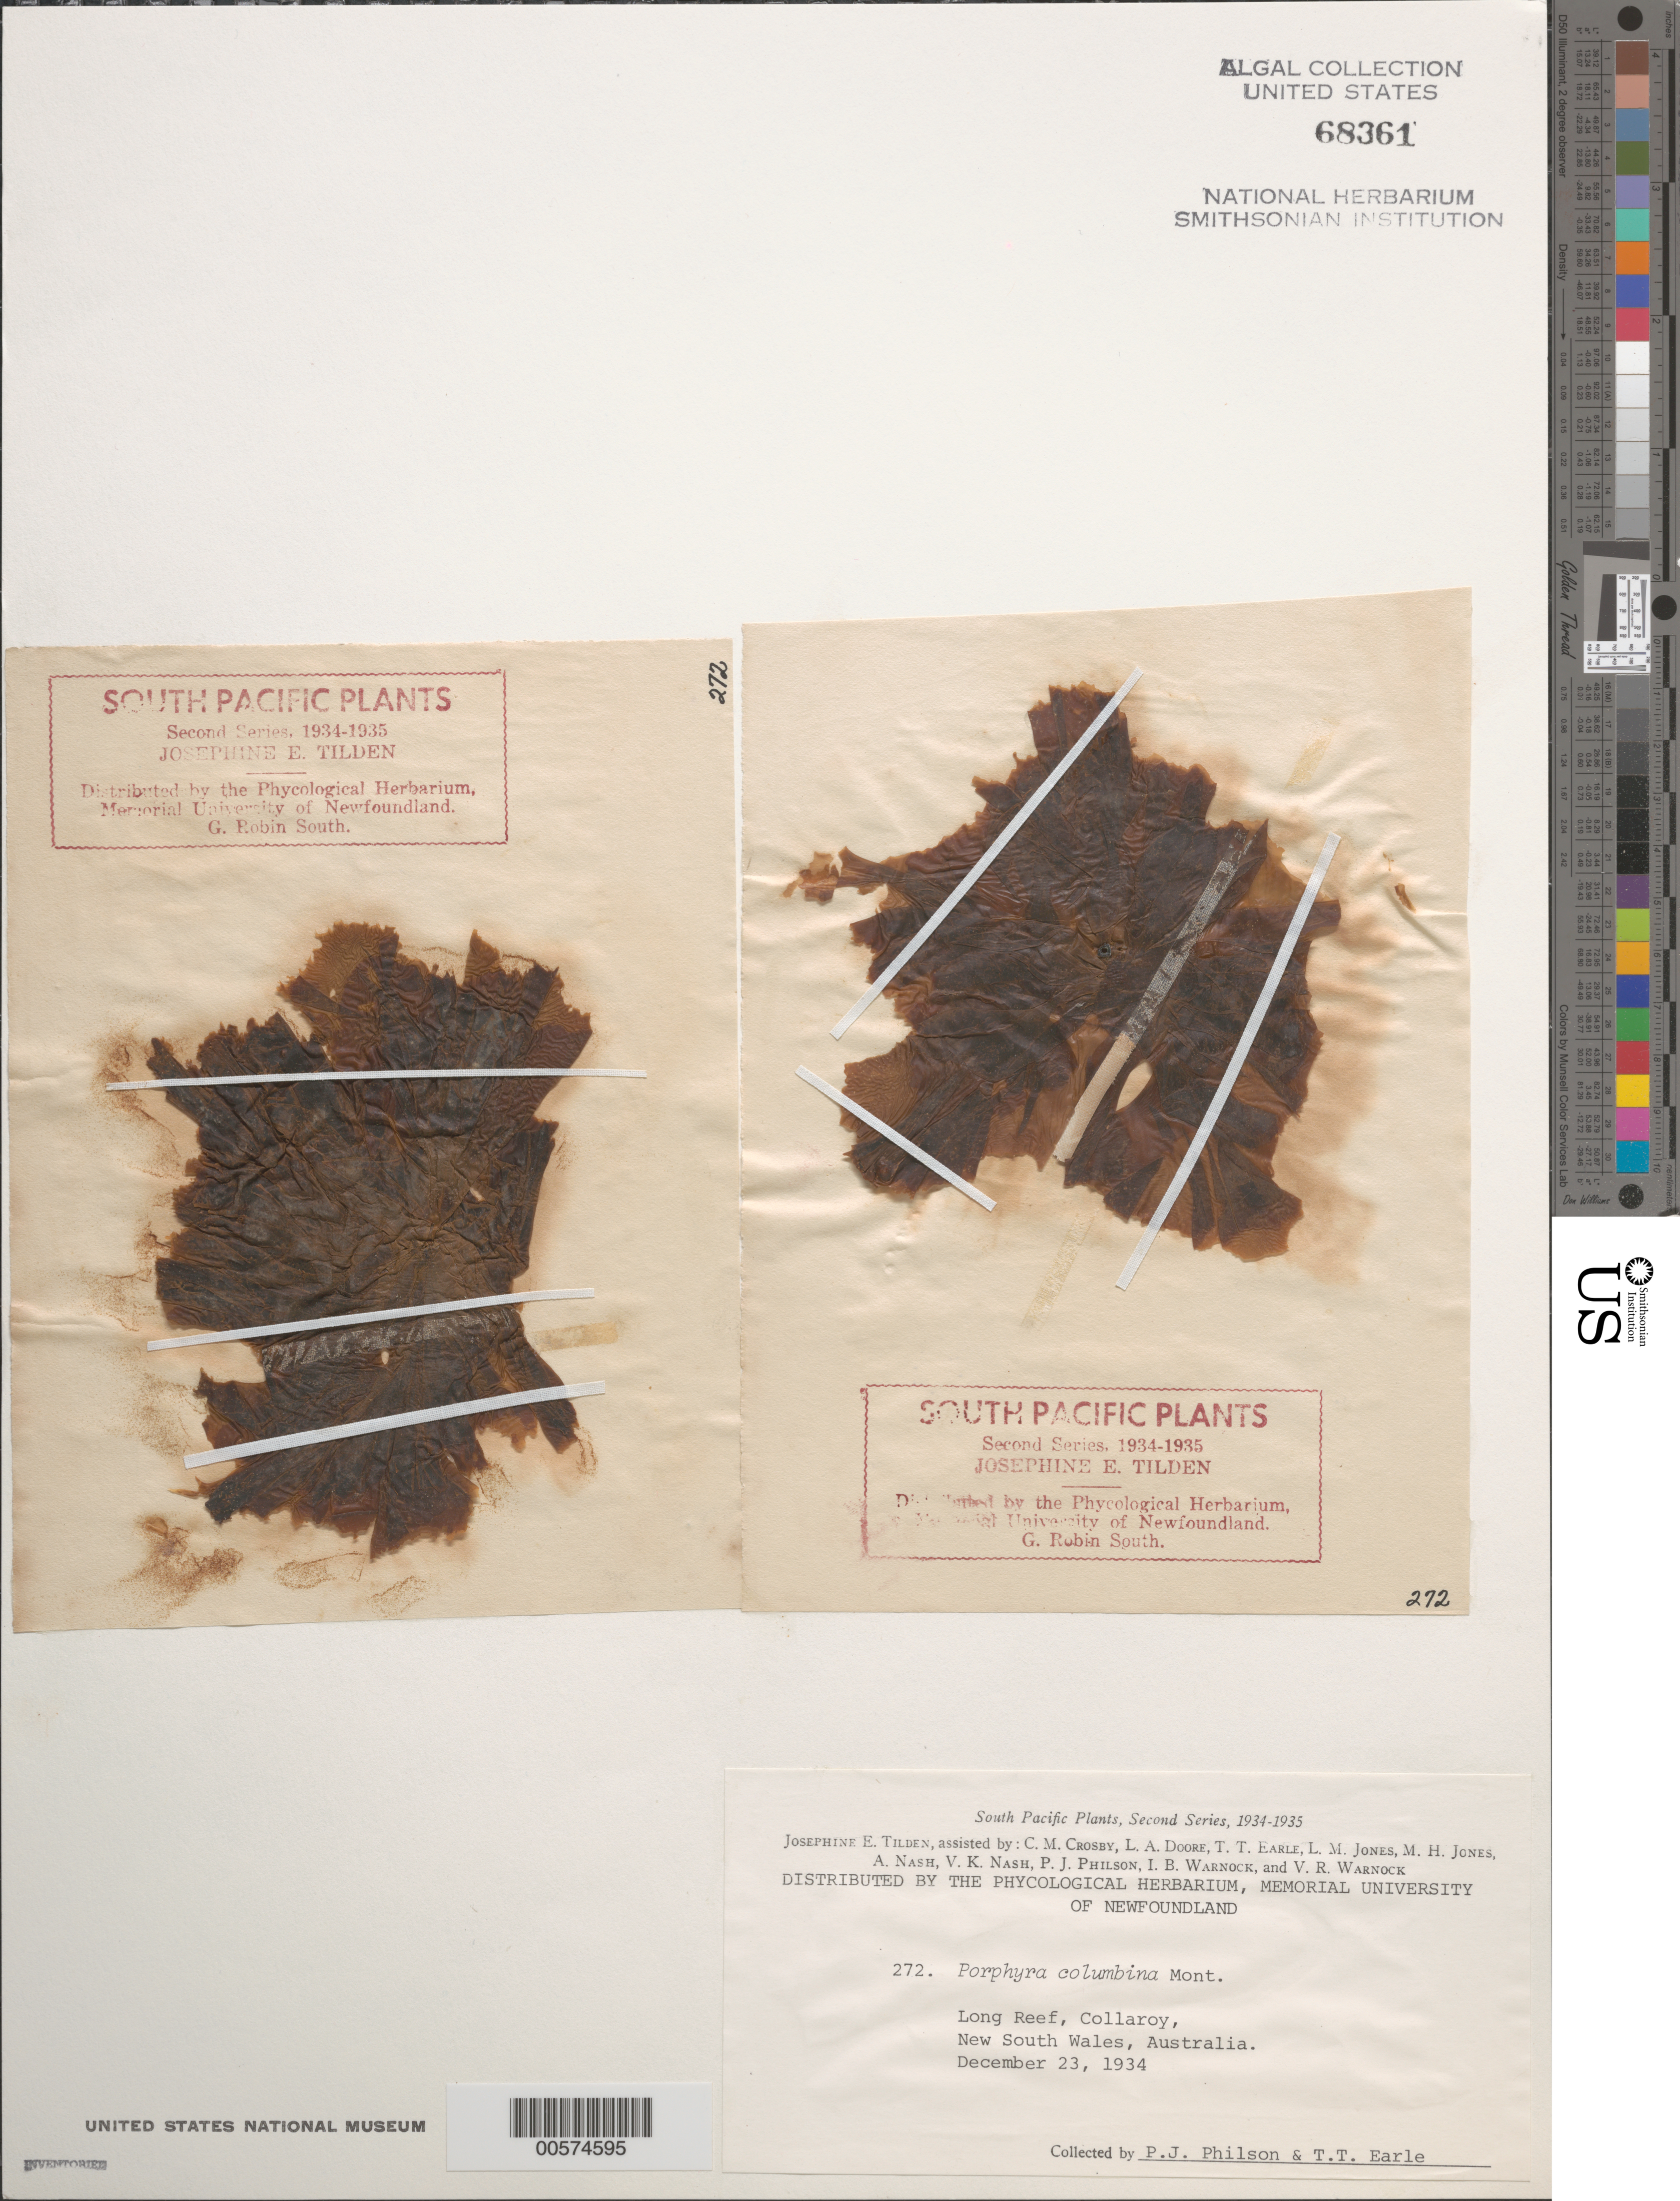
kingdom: Plantae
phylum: Rhodophyta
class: Bangiophyceae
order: Bangiales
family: Bangiaceae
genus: Pyropia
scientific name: Pyropia columbina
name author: (Mont.) W.A. Nelson in J.E. Sutherl. et al.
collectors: P. Philson & T. Earle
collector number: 272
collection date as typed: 23 Dec 1934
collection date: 1934-12-23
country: Australia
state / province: New South Wales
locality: Long reef, collaroy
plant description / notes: Tilden, South Pacific Plants, Second Series, 1934-1935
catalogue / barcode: US 68361